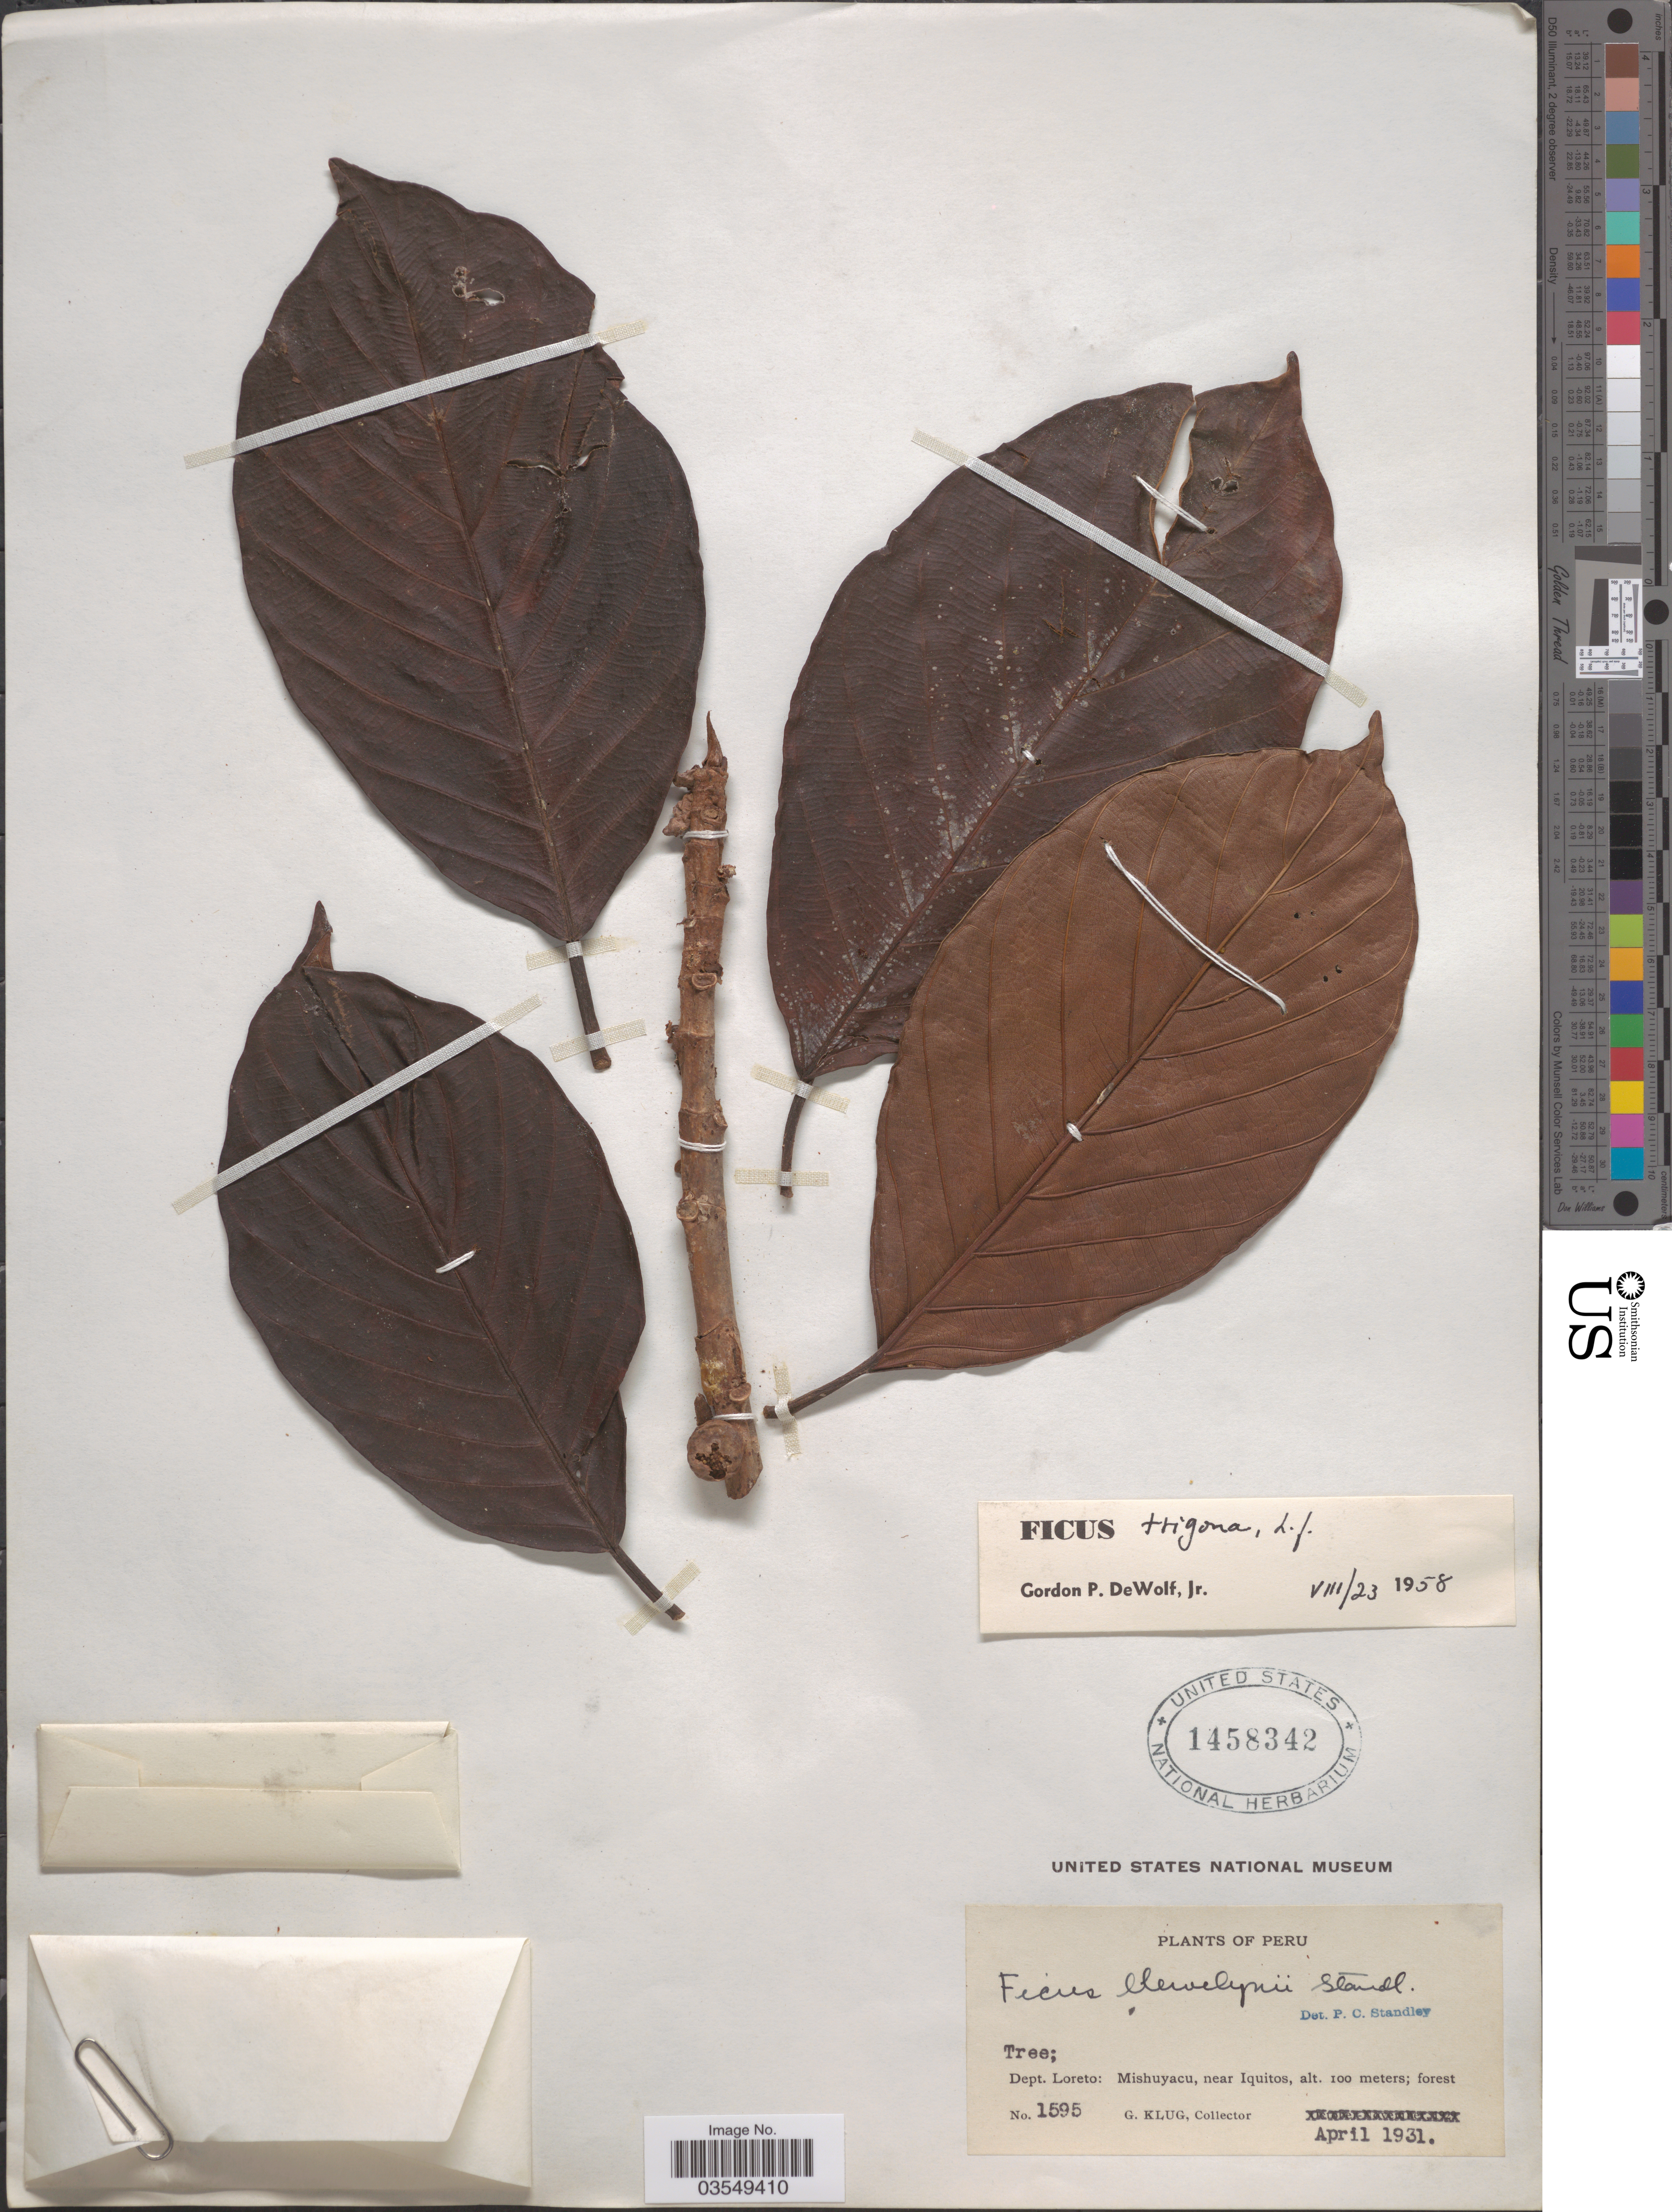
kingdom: Plantae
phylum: Tracheophyta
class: Magnoliopsida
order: Rosales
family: Moraceae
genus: Ficus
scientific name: Ficus trigona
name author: L. f.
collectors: G. Klug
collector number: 1595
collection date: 1931-04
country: Peru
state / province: Loreto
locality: Dept. Loreto: Mishuyacu, near Iquitos.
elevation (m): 100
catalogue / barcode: US 1458342